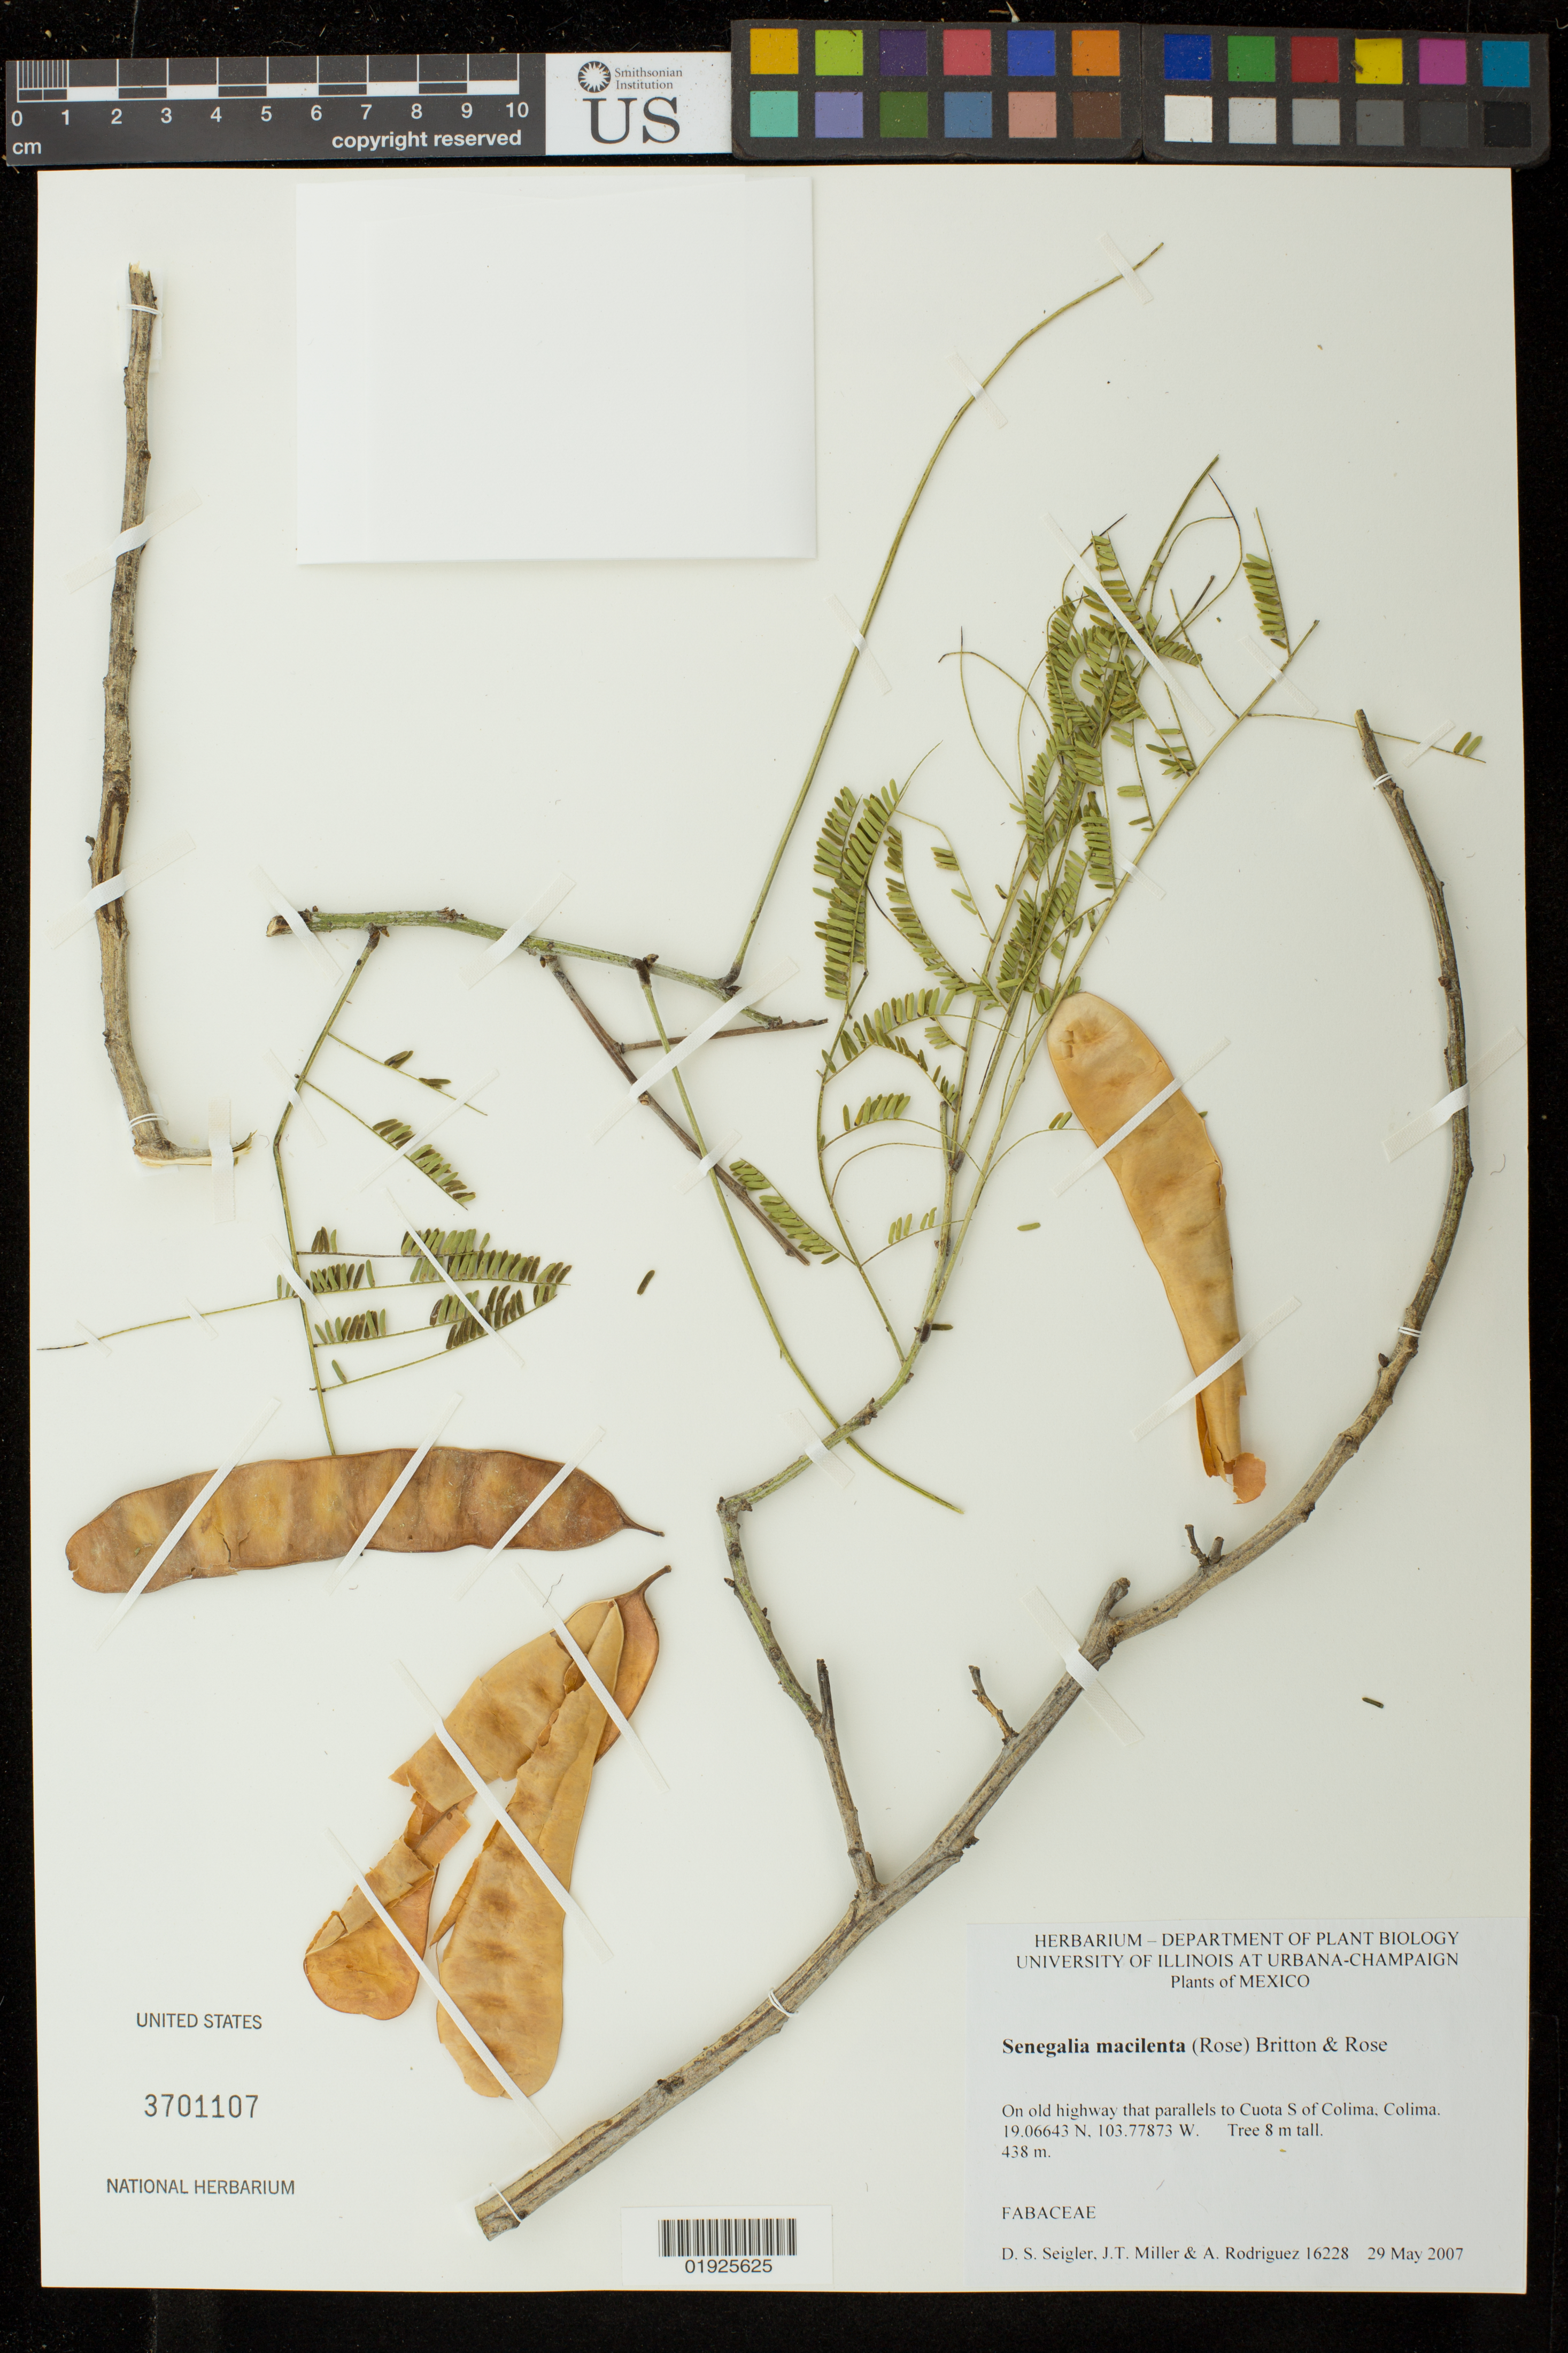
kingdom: Plantae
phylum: Tracheophyta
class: Magnoliopsida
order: Fabales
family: Fabaceae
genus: Senegalia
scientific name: Senegalia macilenta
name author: (Rose) Britton & Rose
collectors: D. S. Seigler, J. T. Miller & A. Rodríguez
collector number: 16228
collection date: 2007-05-29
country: Mexico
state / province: Colima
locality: On old highway that parallels to Cuota S of Colima.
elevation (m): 438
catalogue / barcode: US 3701107